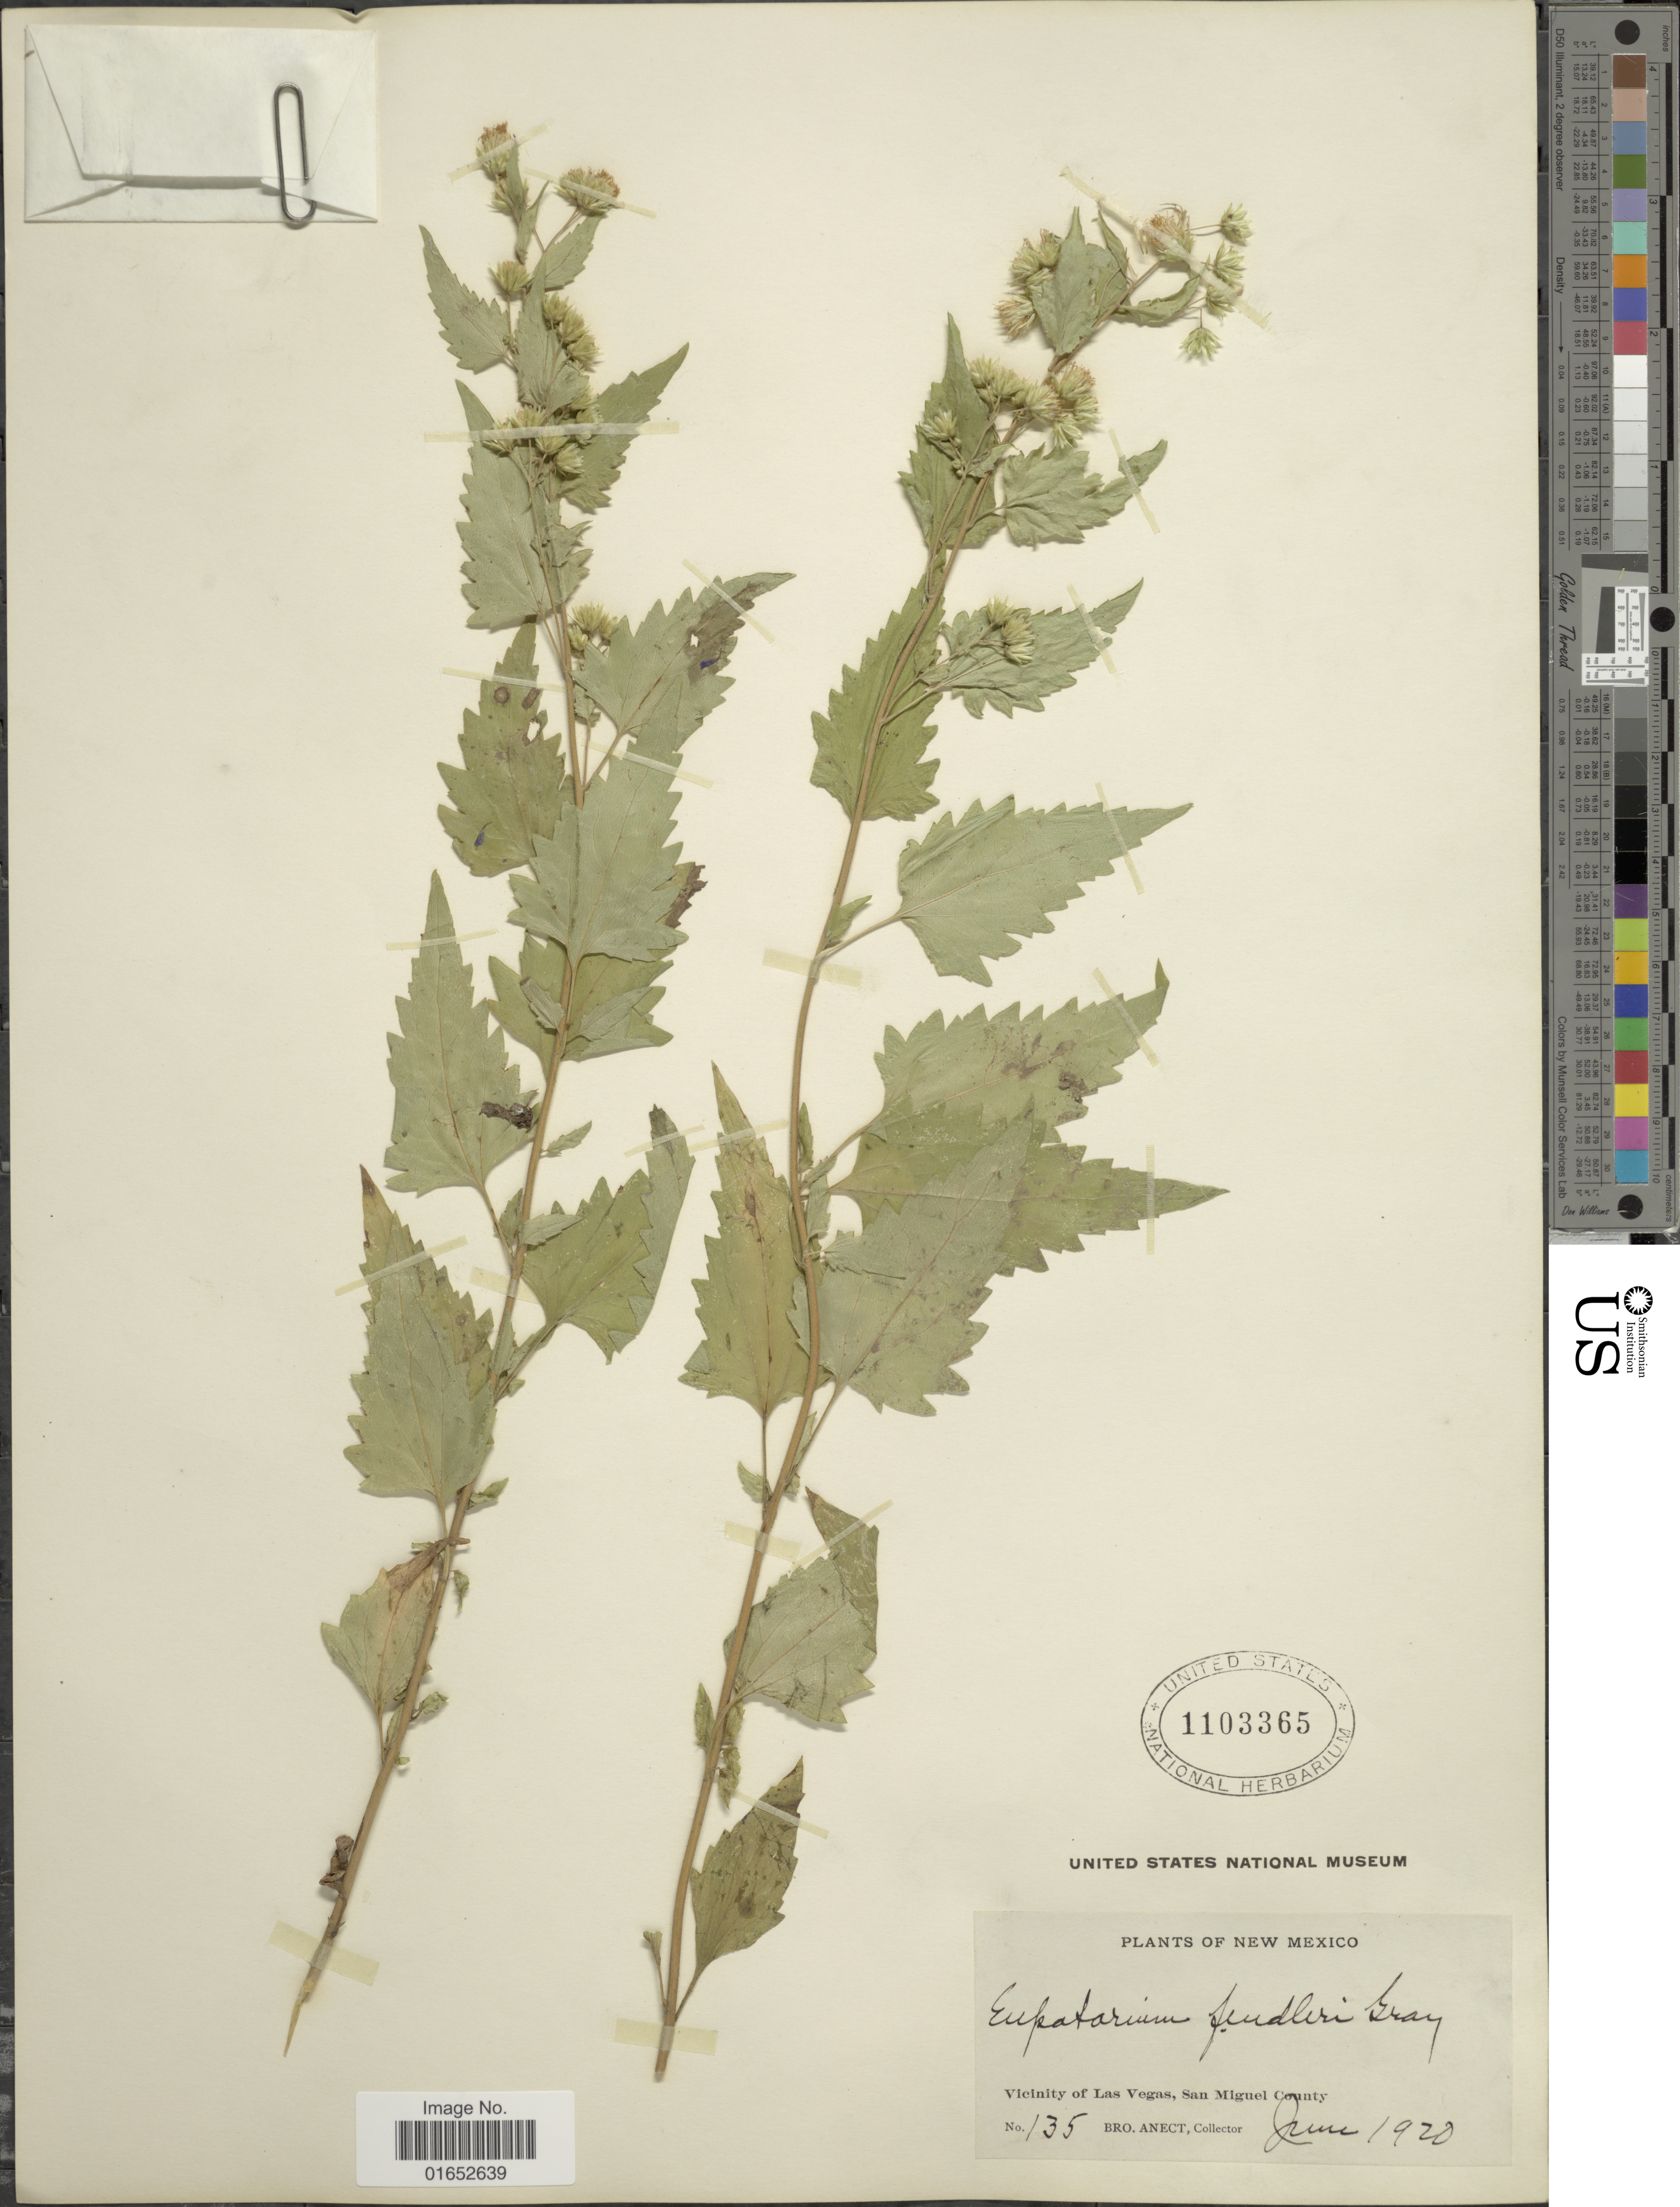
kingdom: Plantae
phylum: Tracheophyta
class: Magnoliopsida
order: Asterales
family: Asteraceae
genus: Brickelliastrum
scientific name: Brickelliastrum fendleri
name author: (A. Gray) R.M. King & H. Rob.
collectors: B. Anect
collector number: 135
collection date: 1920-06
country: United States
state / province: New Mexico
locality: Vicinity of Las Vegas, San Miguel County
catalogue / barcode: US 1103365